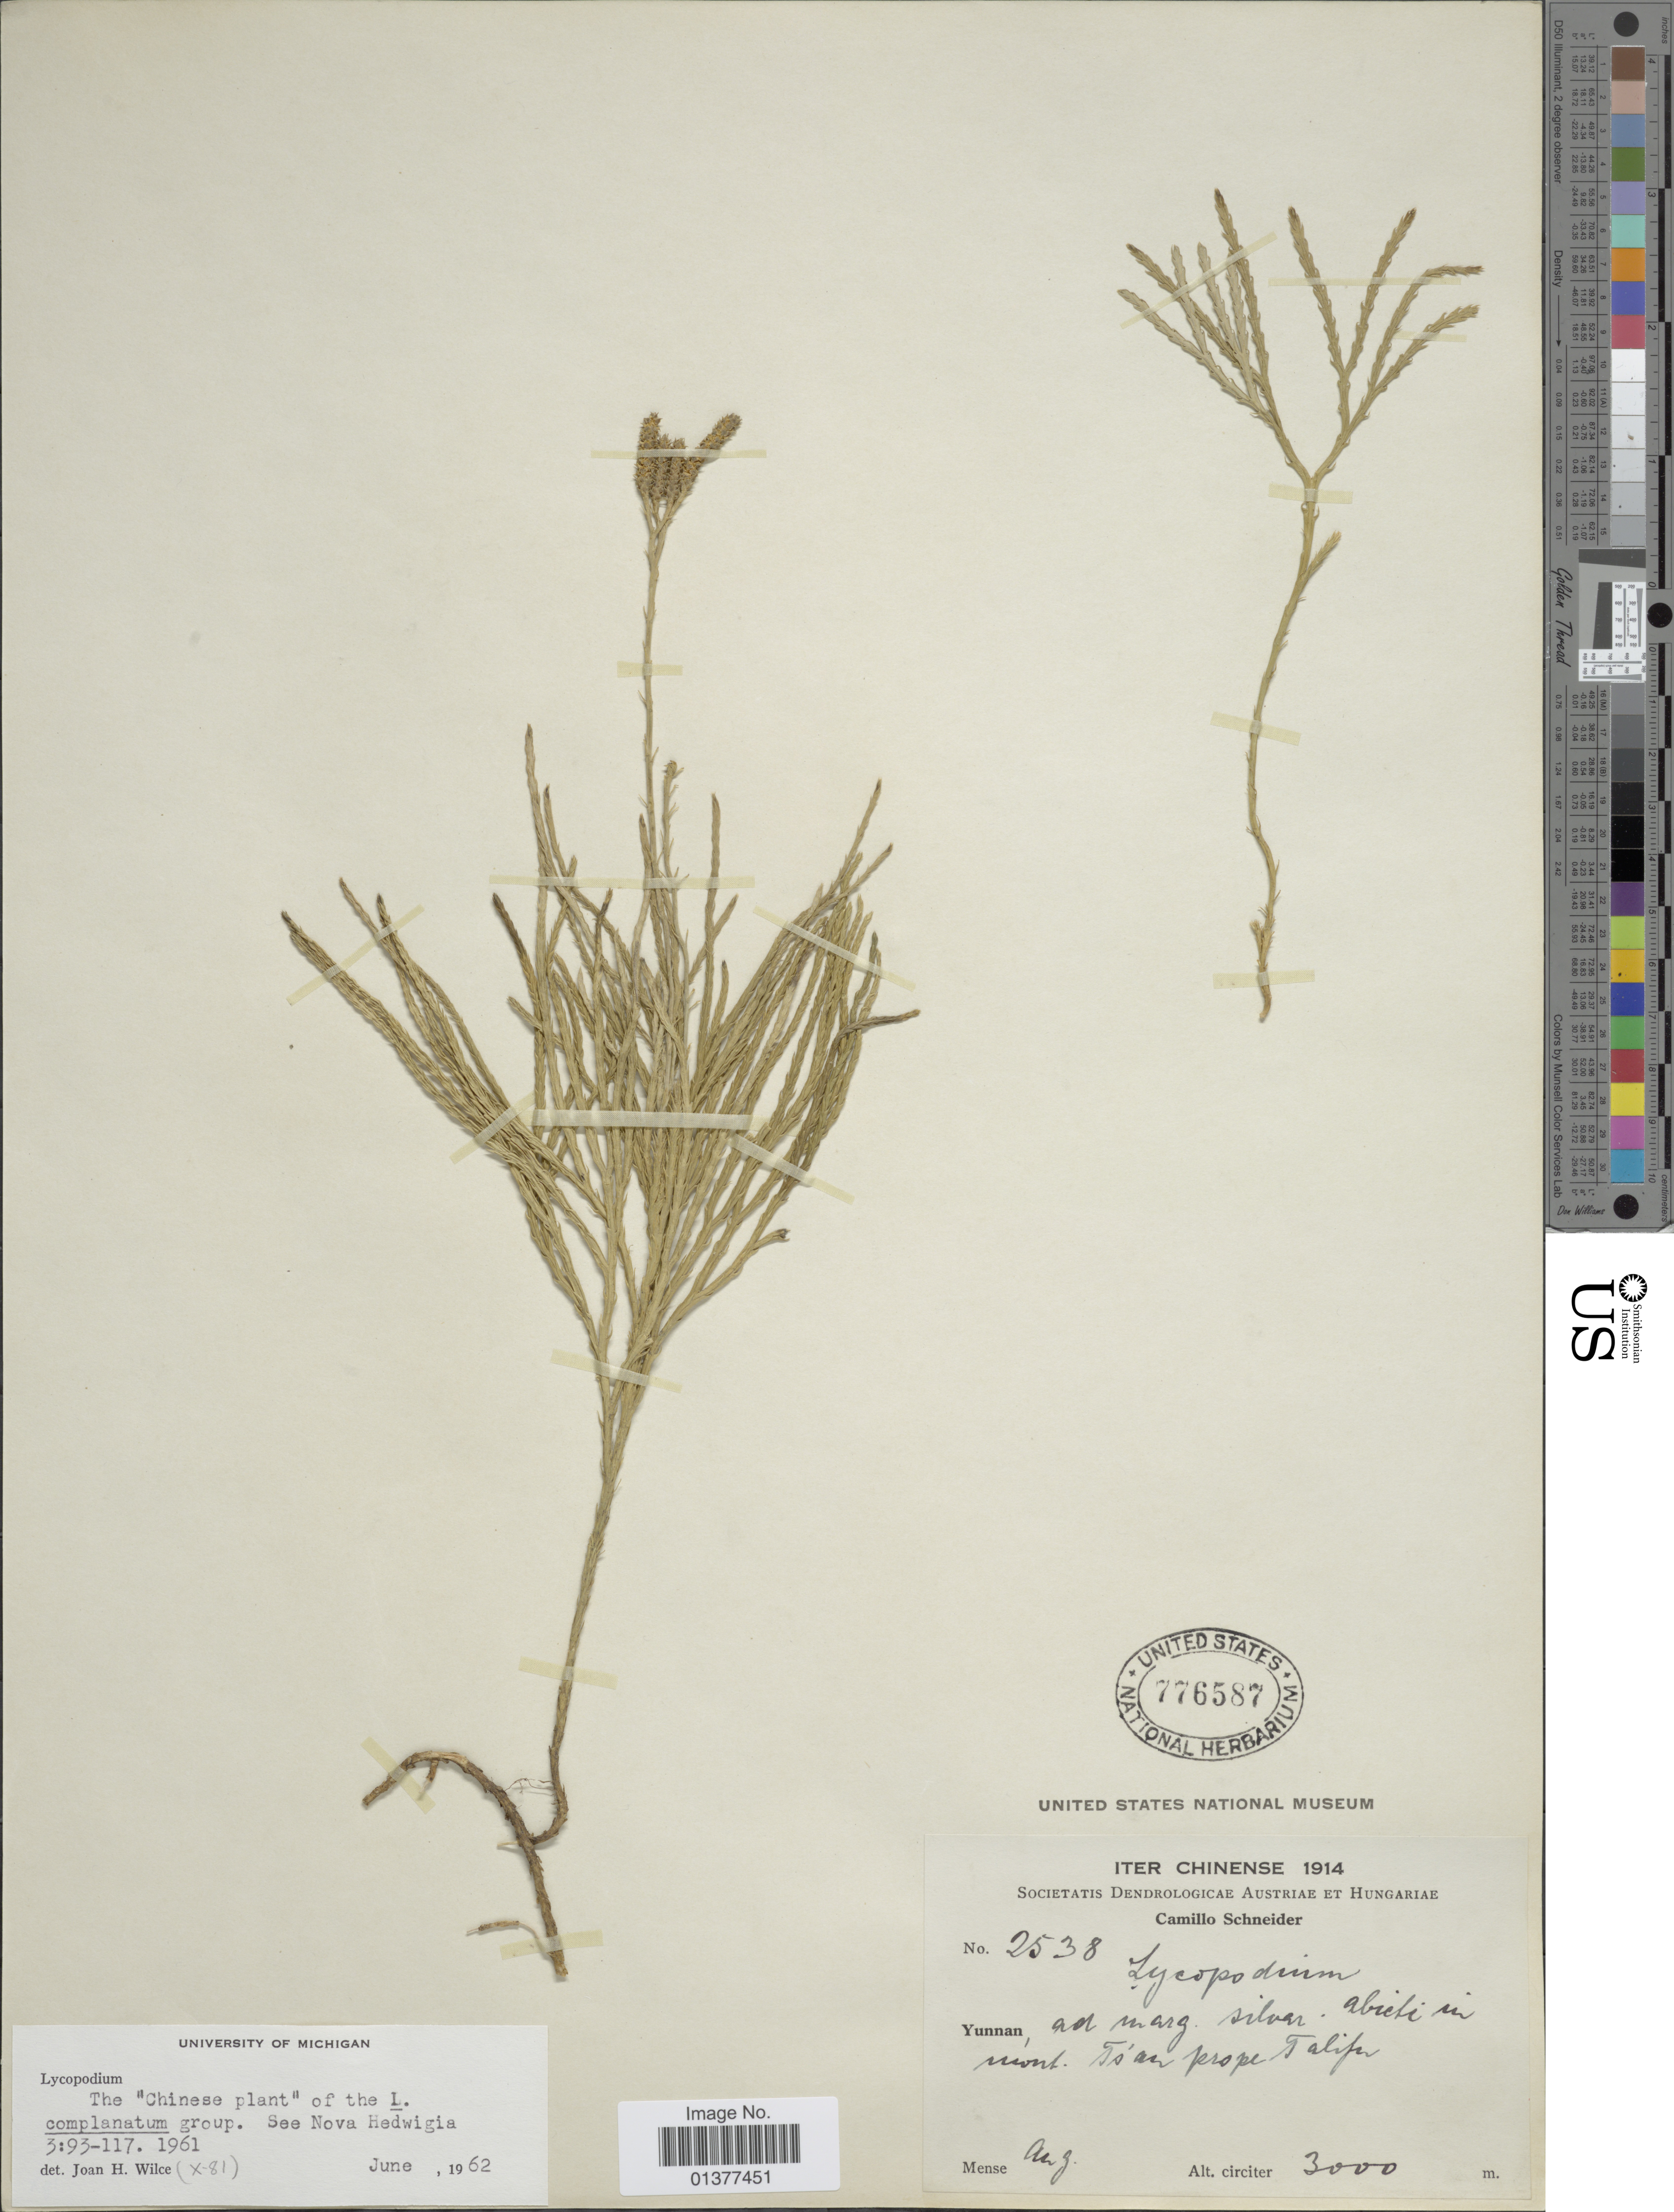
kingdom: Plantae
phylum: Tracheophyta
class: Lycopodiopsida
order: Lycopodiales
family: Lycopodiaceae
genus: Diphasiastrum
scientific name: Diphasiastrum complanatum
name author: (L.) Holub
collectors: C. K. Schneider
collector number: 2538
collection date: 1914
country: China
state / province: Yunnan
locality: Ad mag. silvar abicti im mont Ts'an prope Taliper [interpreted]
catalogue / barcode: US 776587